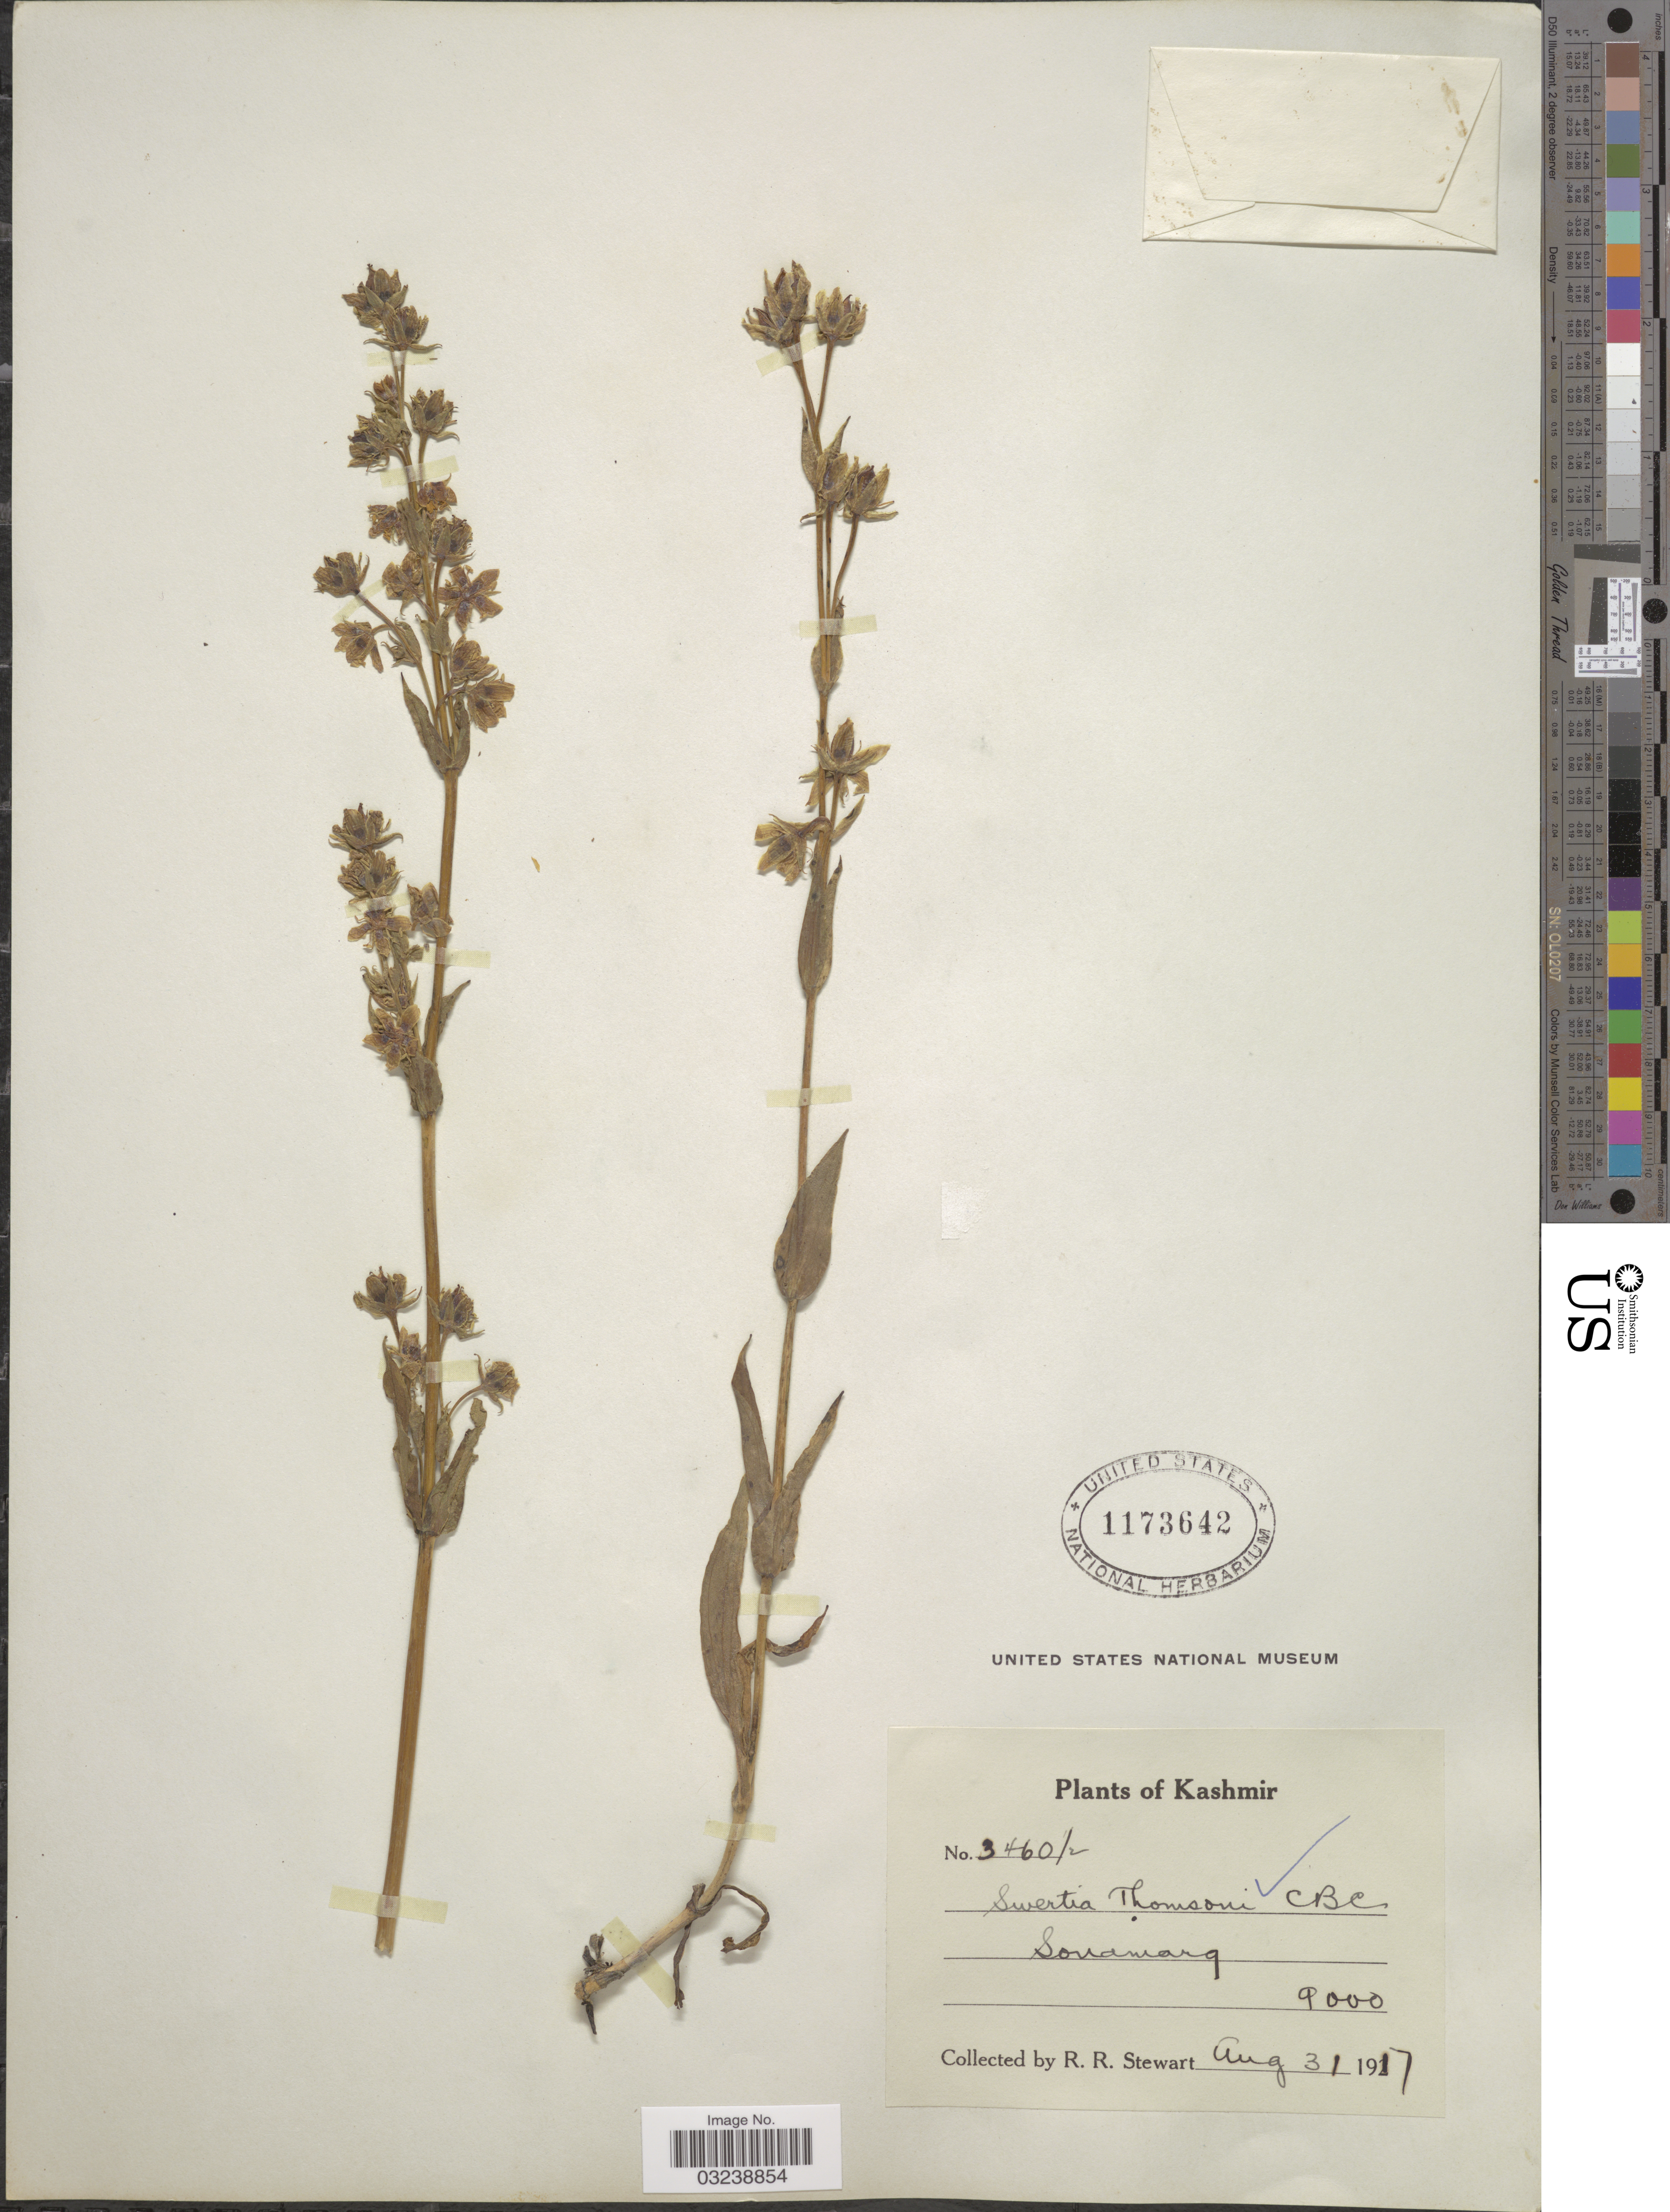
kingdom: Plantae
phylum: Tracheophyta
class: Magnoliopsida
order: Gentianales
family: Gentianaceae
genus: Swertia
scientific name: Swertia thomsonii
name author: C.B. Clarke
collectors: R. Stewart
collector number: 3460½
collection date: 1917-08-31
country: India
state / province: Jammu and Kashmir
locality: Kashmir. Sonamarg.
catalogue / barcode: US 1173642